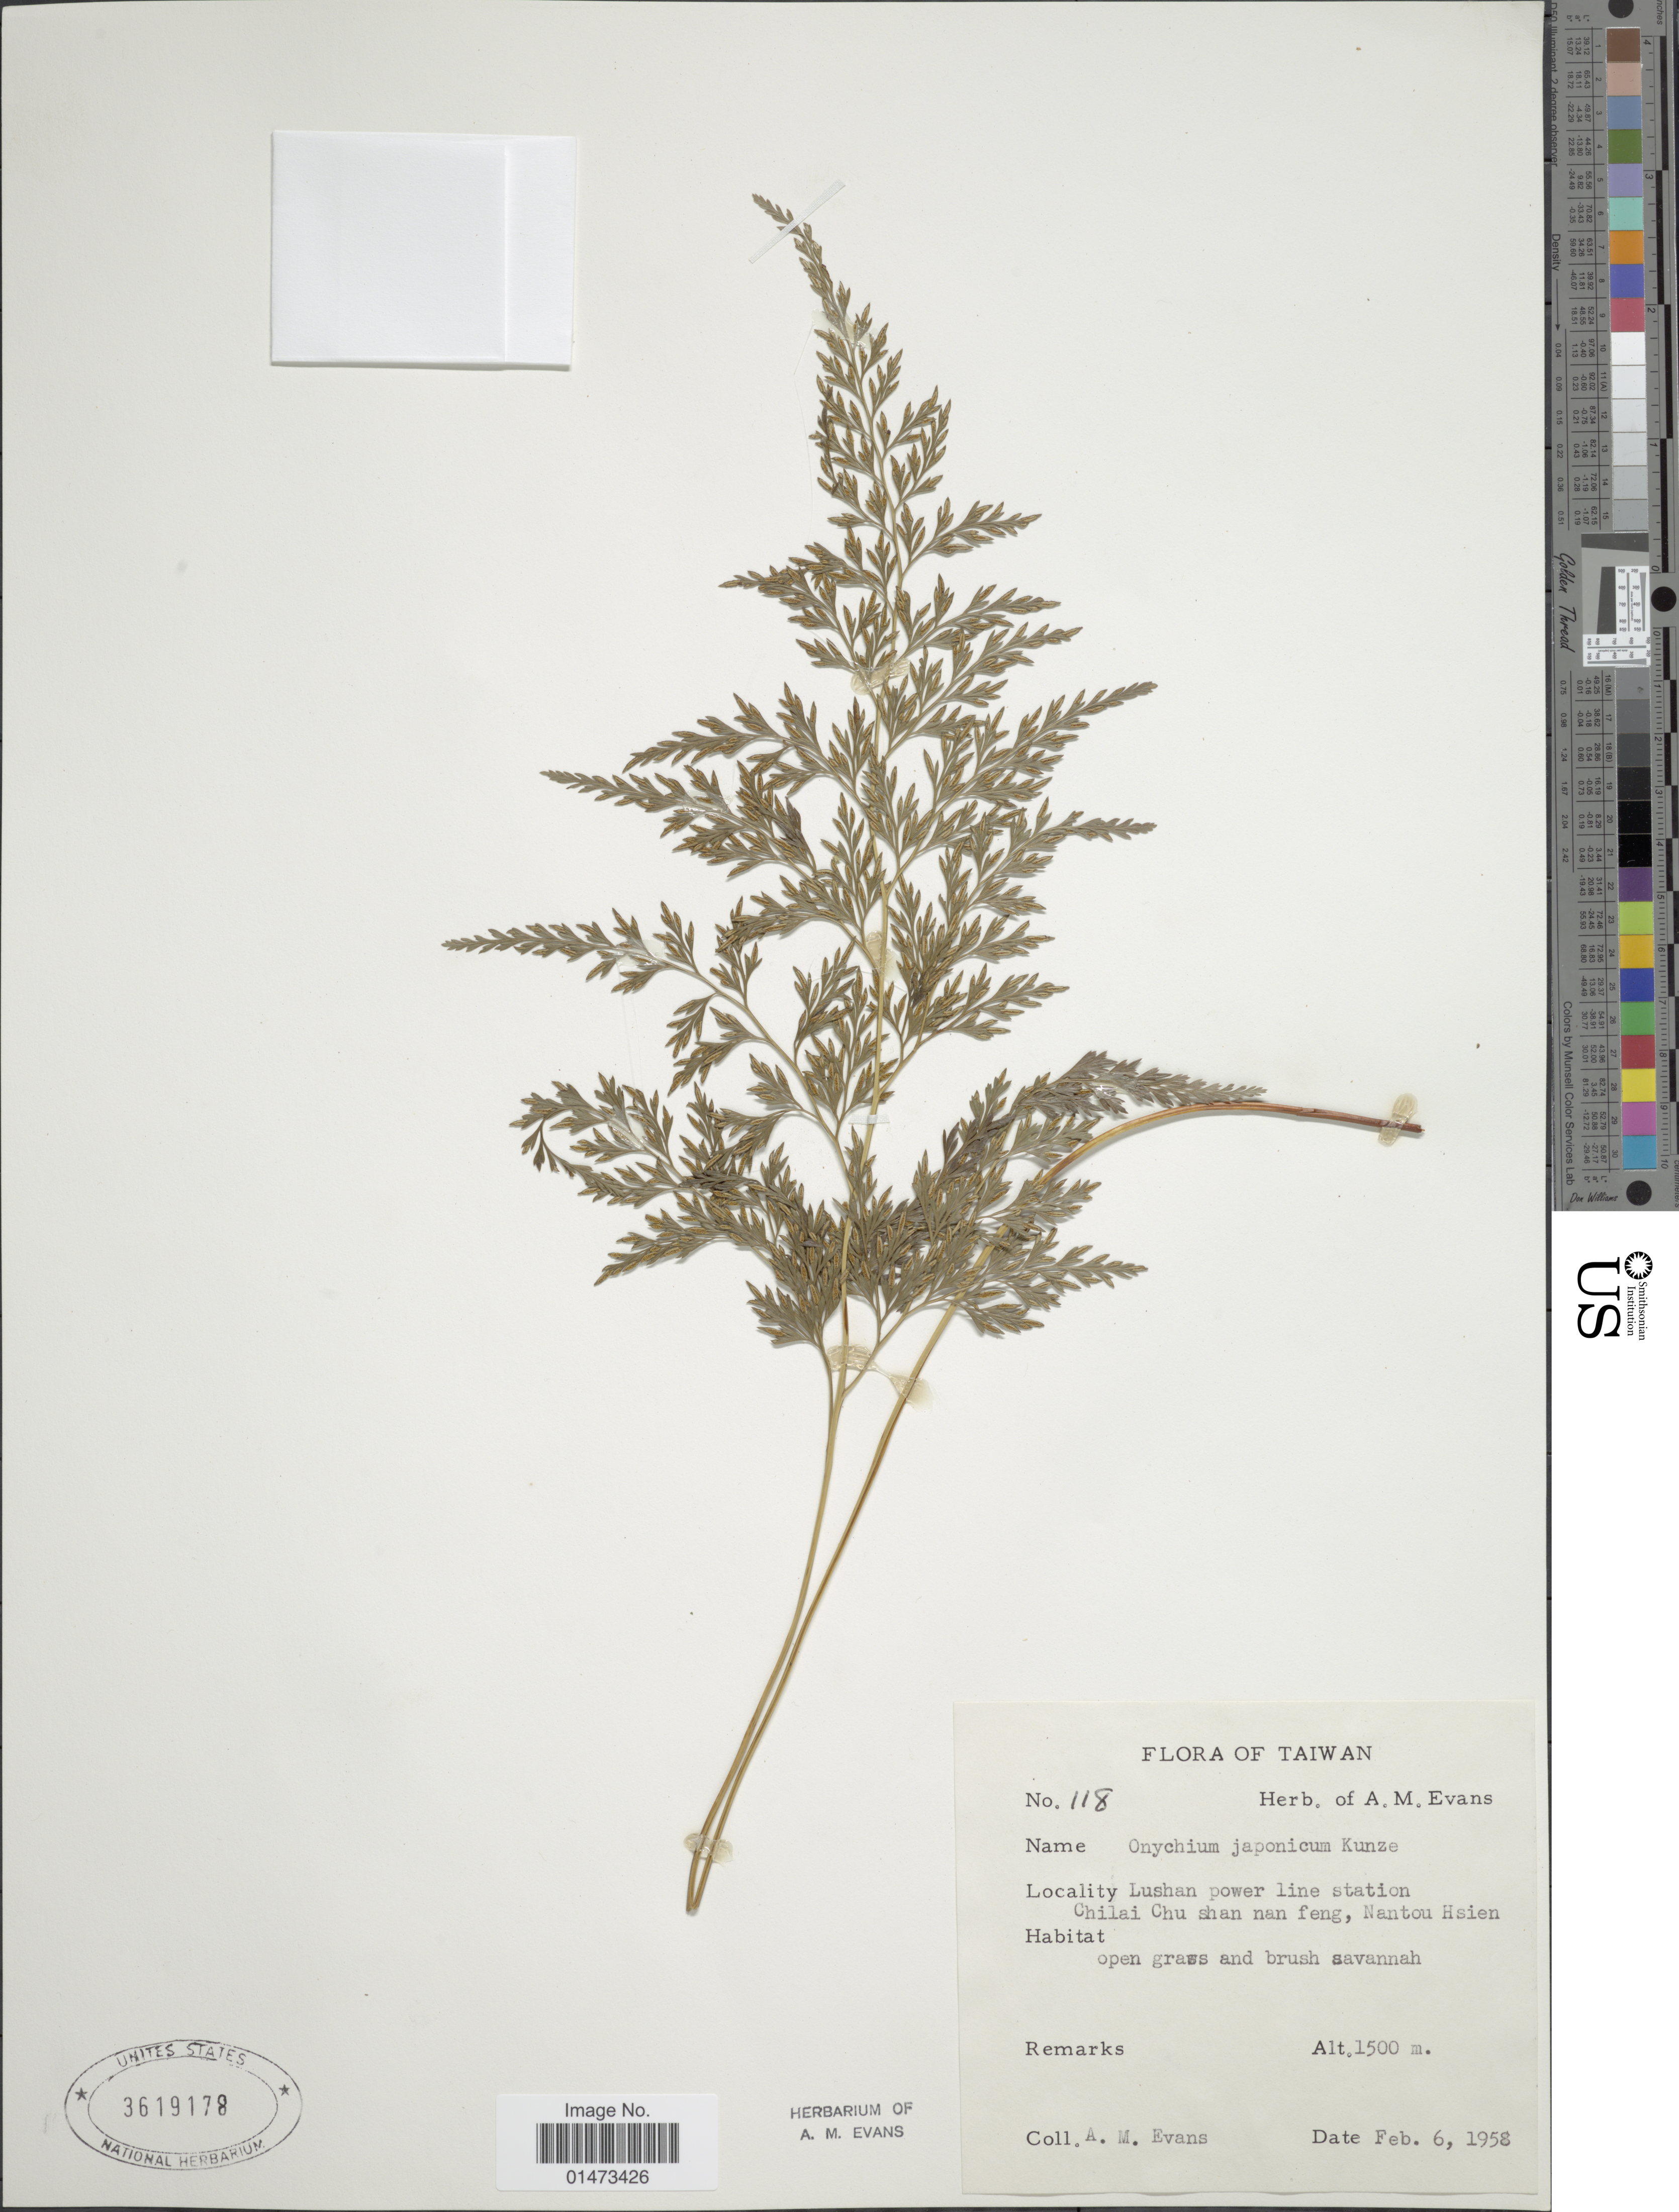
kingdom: Plantae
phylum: Tracheophyta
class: Polypodiopsida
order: Polypodiales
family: Pteridaceae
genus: Onychium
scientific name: Onychium japonicum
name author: (Thunb.) Kunze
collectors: A. M. Evans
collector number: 118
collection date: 1958-02-06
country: Taiwan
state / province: Nantou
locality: Lushan power line station Chilai Chu shan nan feng, Nantou Hsien.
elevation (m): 1500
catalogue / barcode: US 3619178